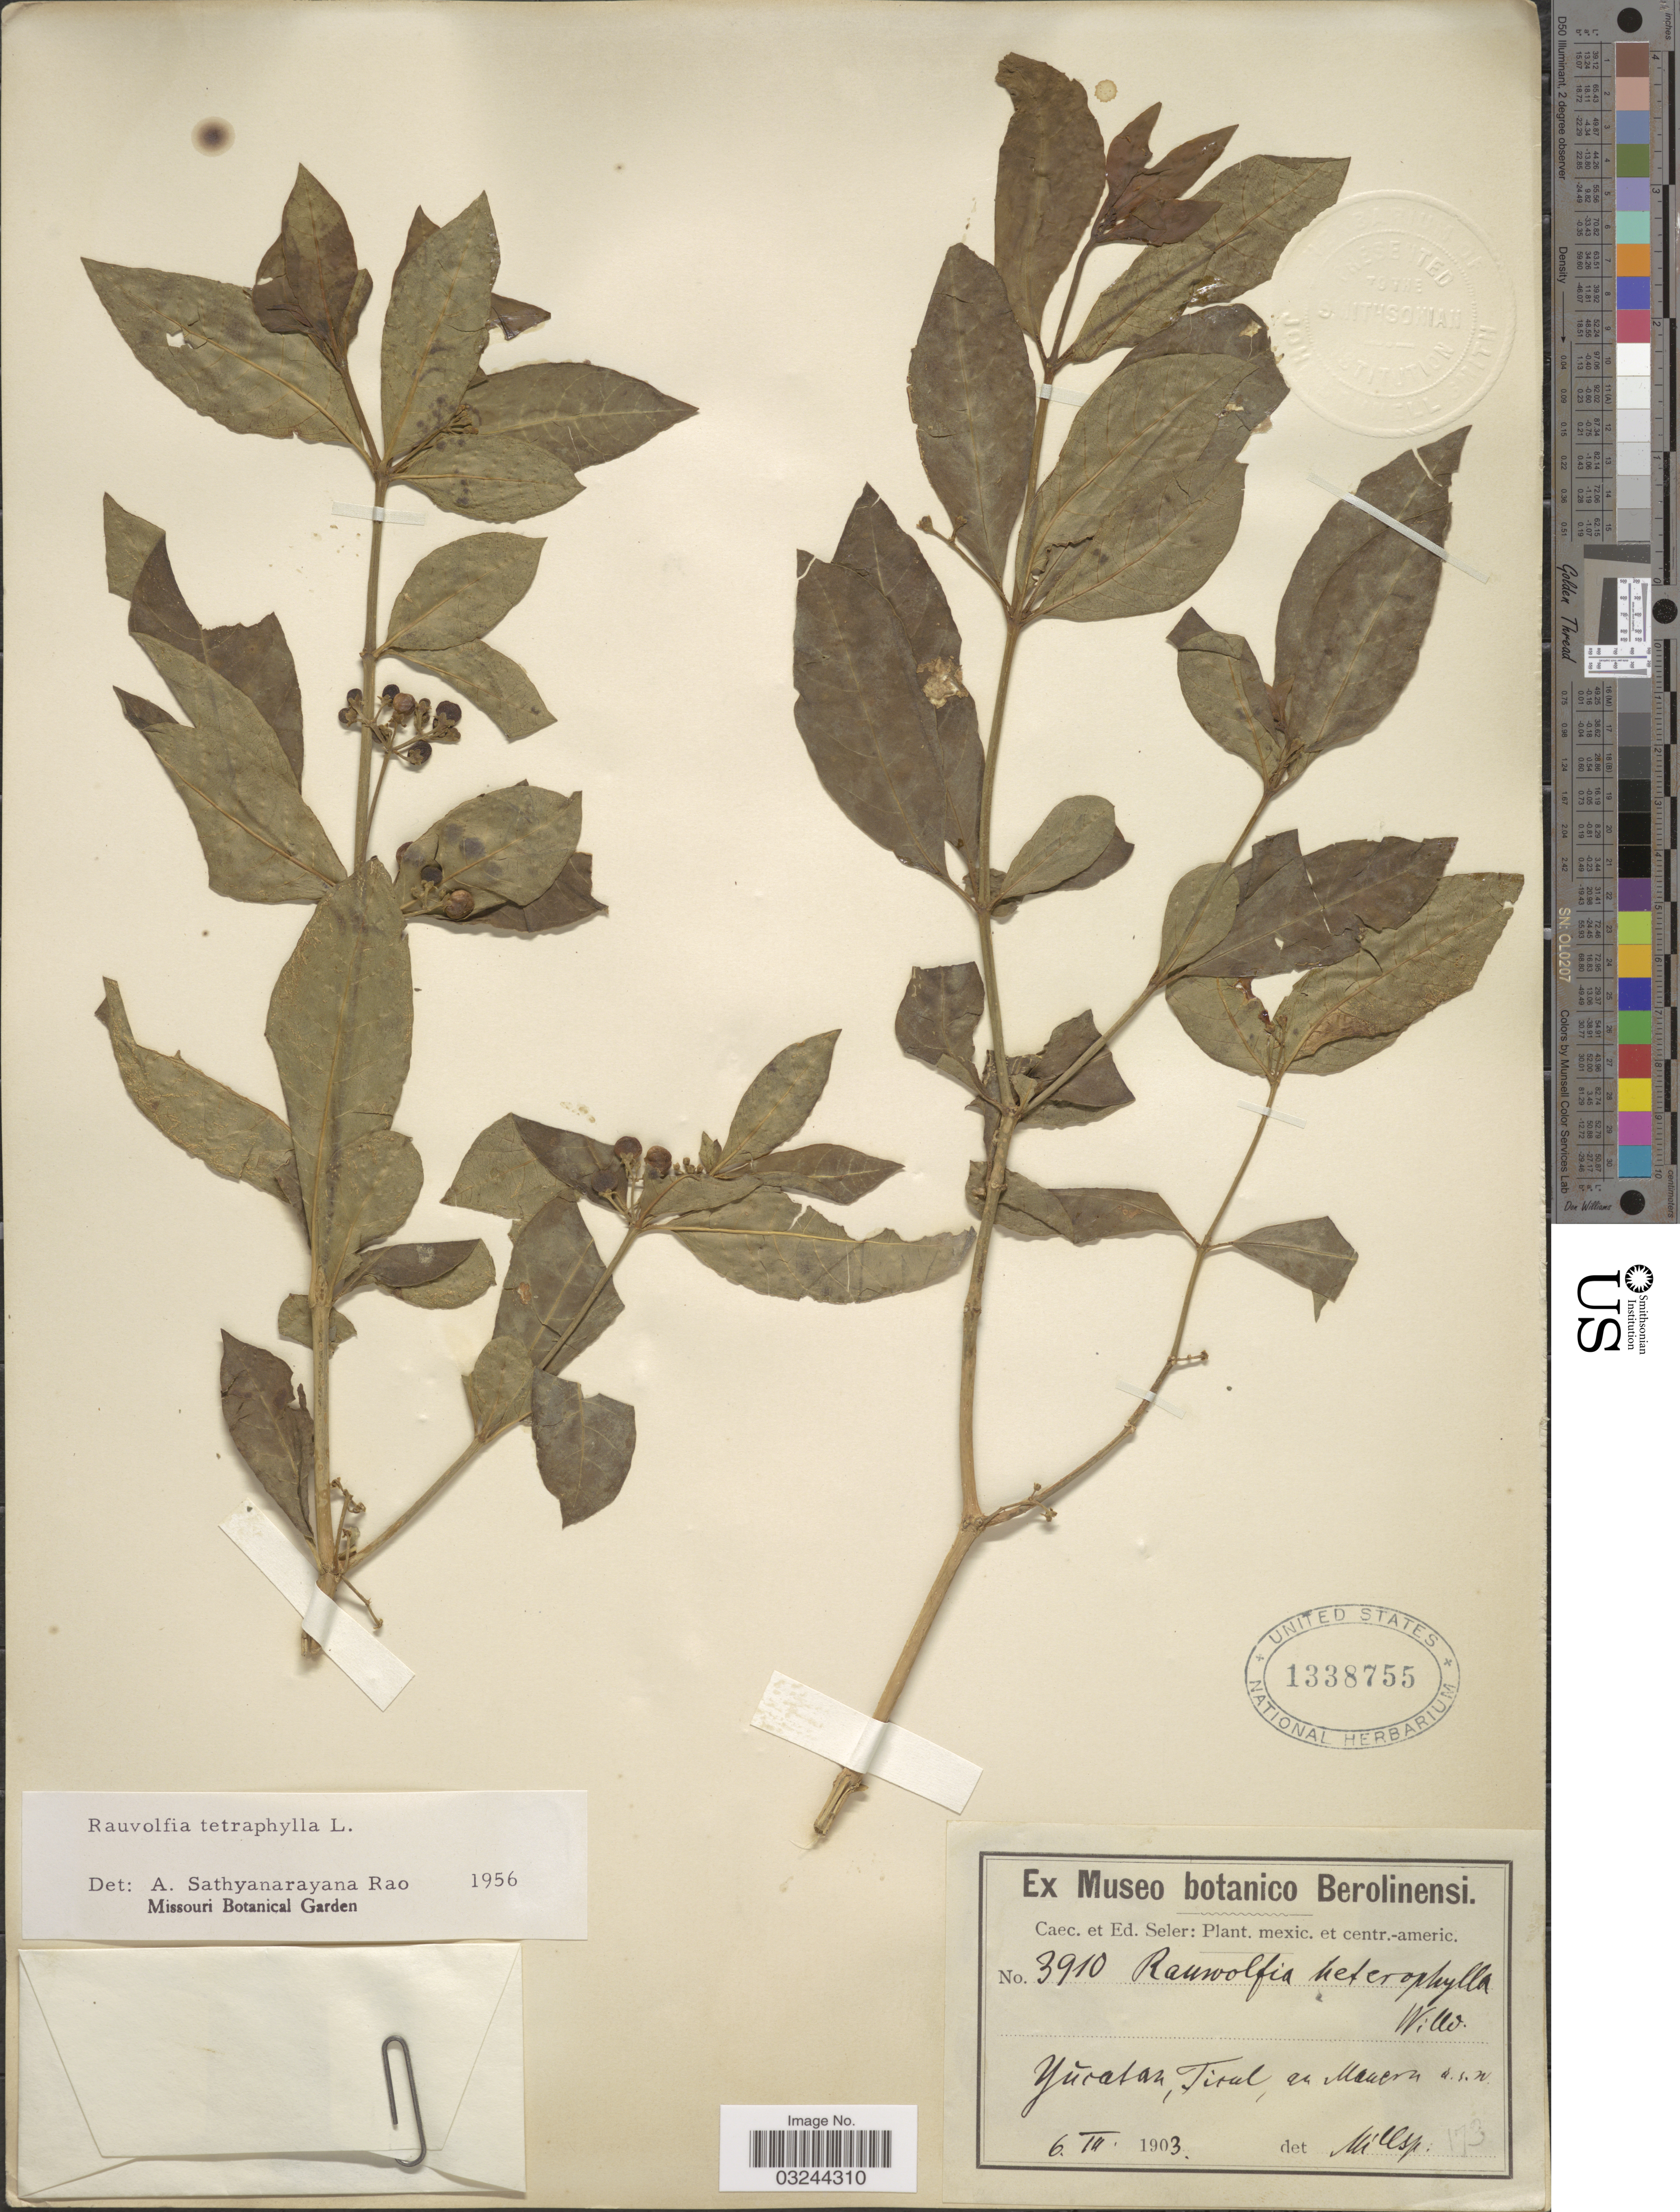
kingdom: Plantae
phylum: Tracheophyta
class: Magnoliopsida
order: Gentianales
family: Apocynaceae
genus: Rauvolfia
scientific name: Rauvolfia tetraphylla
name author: L.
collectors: ex Caec. et Ed Seler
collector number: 3910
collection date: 1903-03-06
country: Mexico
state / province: Yucatán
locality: Ticul, an Mauern.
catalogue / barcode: US 1338755